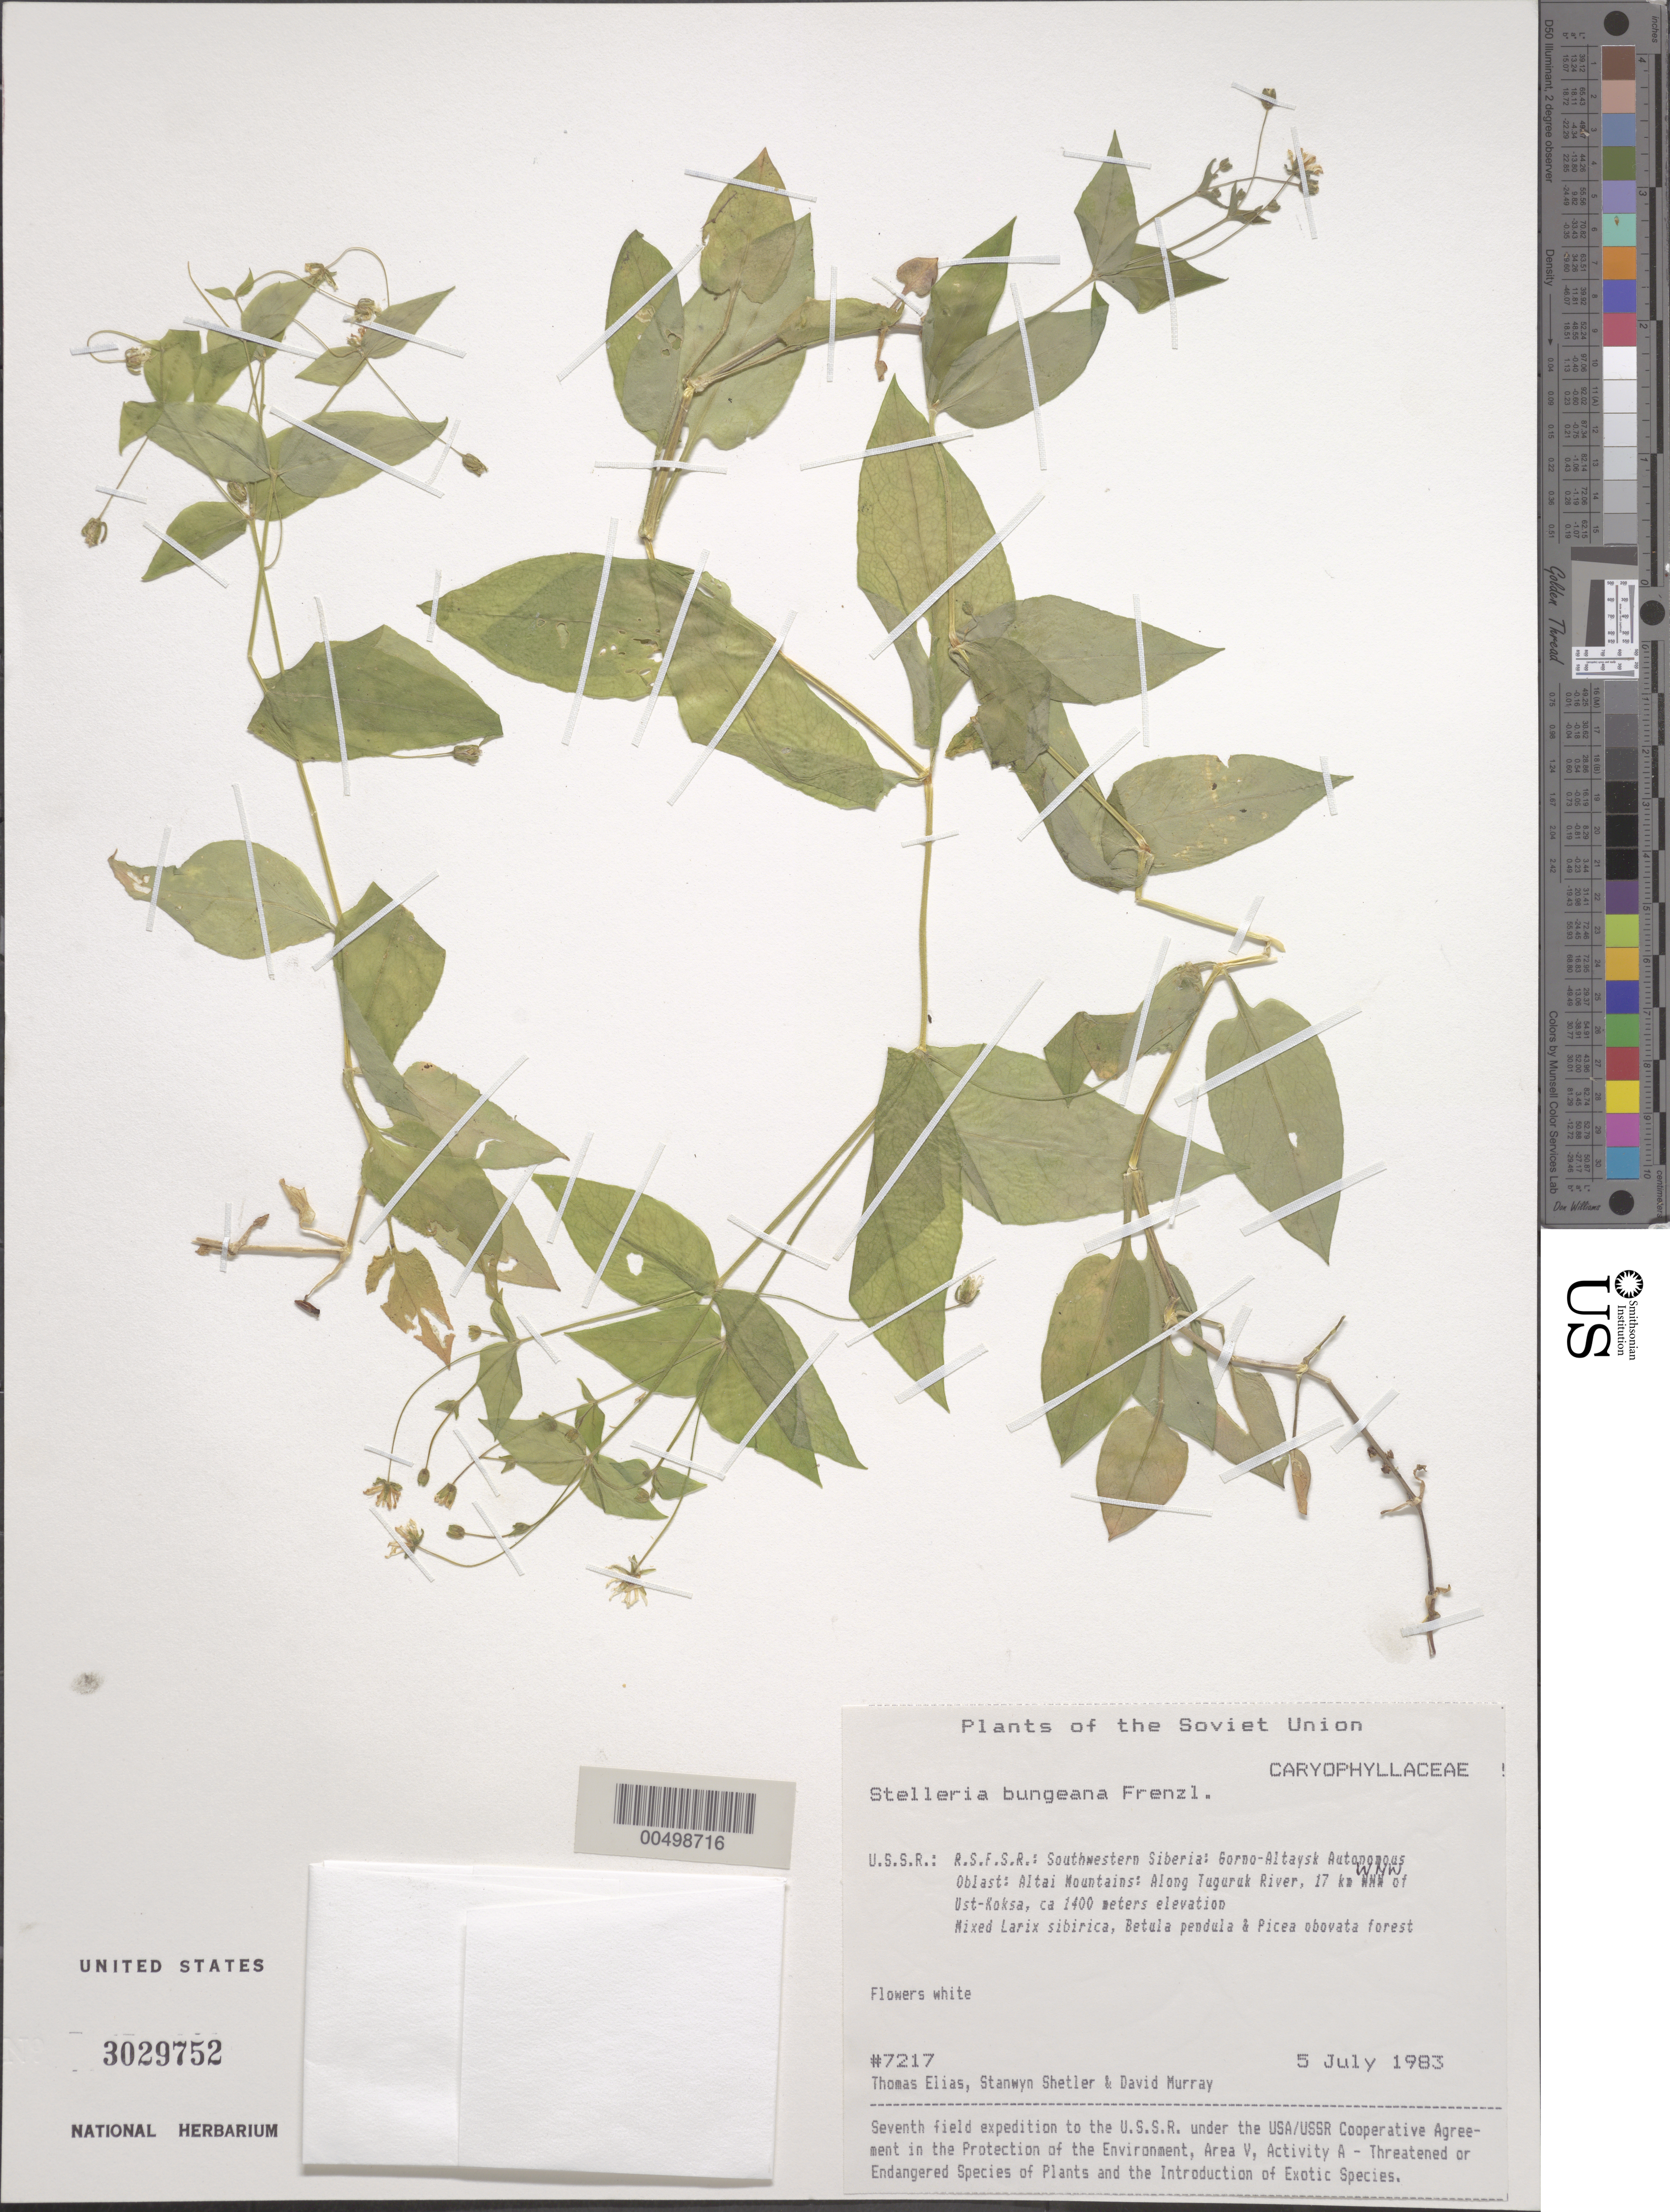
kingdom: Plantae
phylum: Tracheophyta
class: Magnoliopsida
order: Caryophyllales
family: Caryophyllaceae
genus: Stellaria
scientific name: Stellaria bungeana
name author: Fenzl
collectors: T. Elias, S. Shetler & D. F. Murray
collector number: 7217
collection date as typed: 05 Jul 1983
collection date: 1983-07-05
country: Russian Federation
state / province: Altai Republic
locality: Altai Mountains, along Tuguruk River, 17 km WNW of Ust-Koksa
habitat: mixed Larix sibirica, Betula pendula and Picea obovata forest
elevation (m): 1400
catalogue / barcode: US 3029752